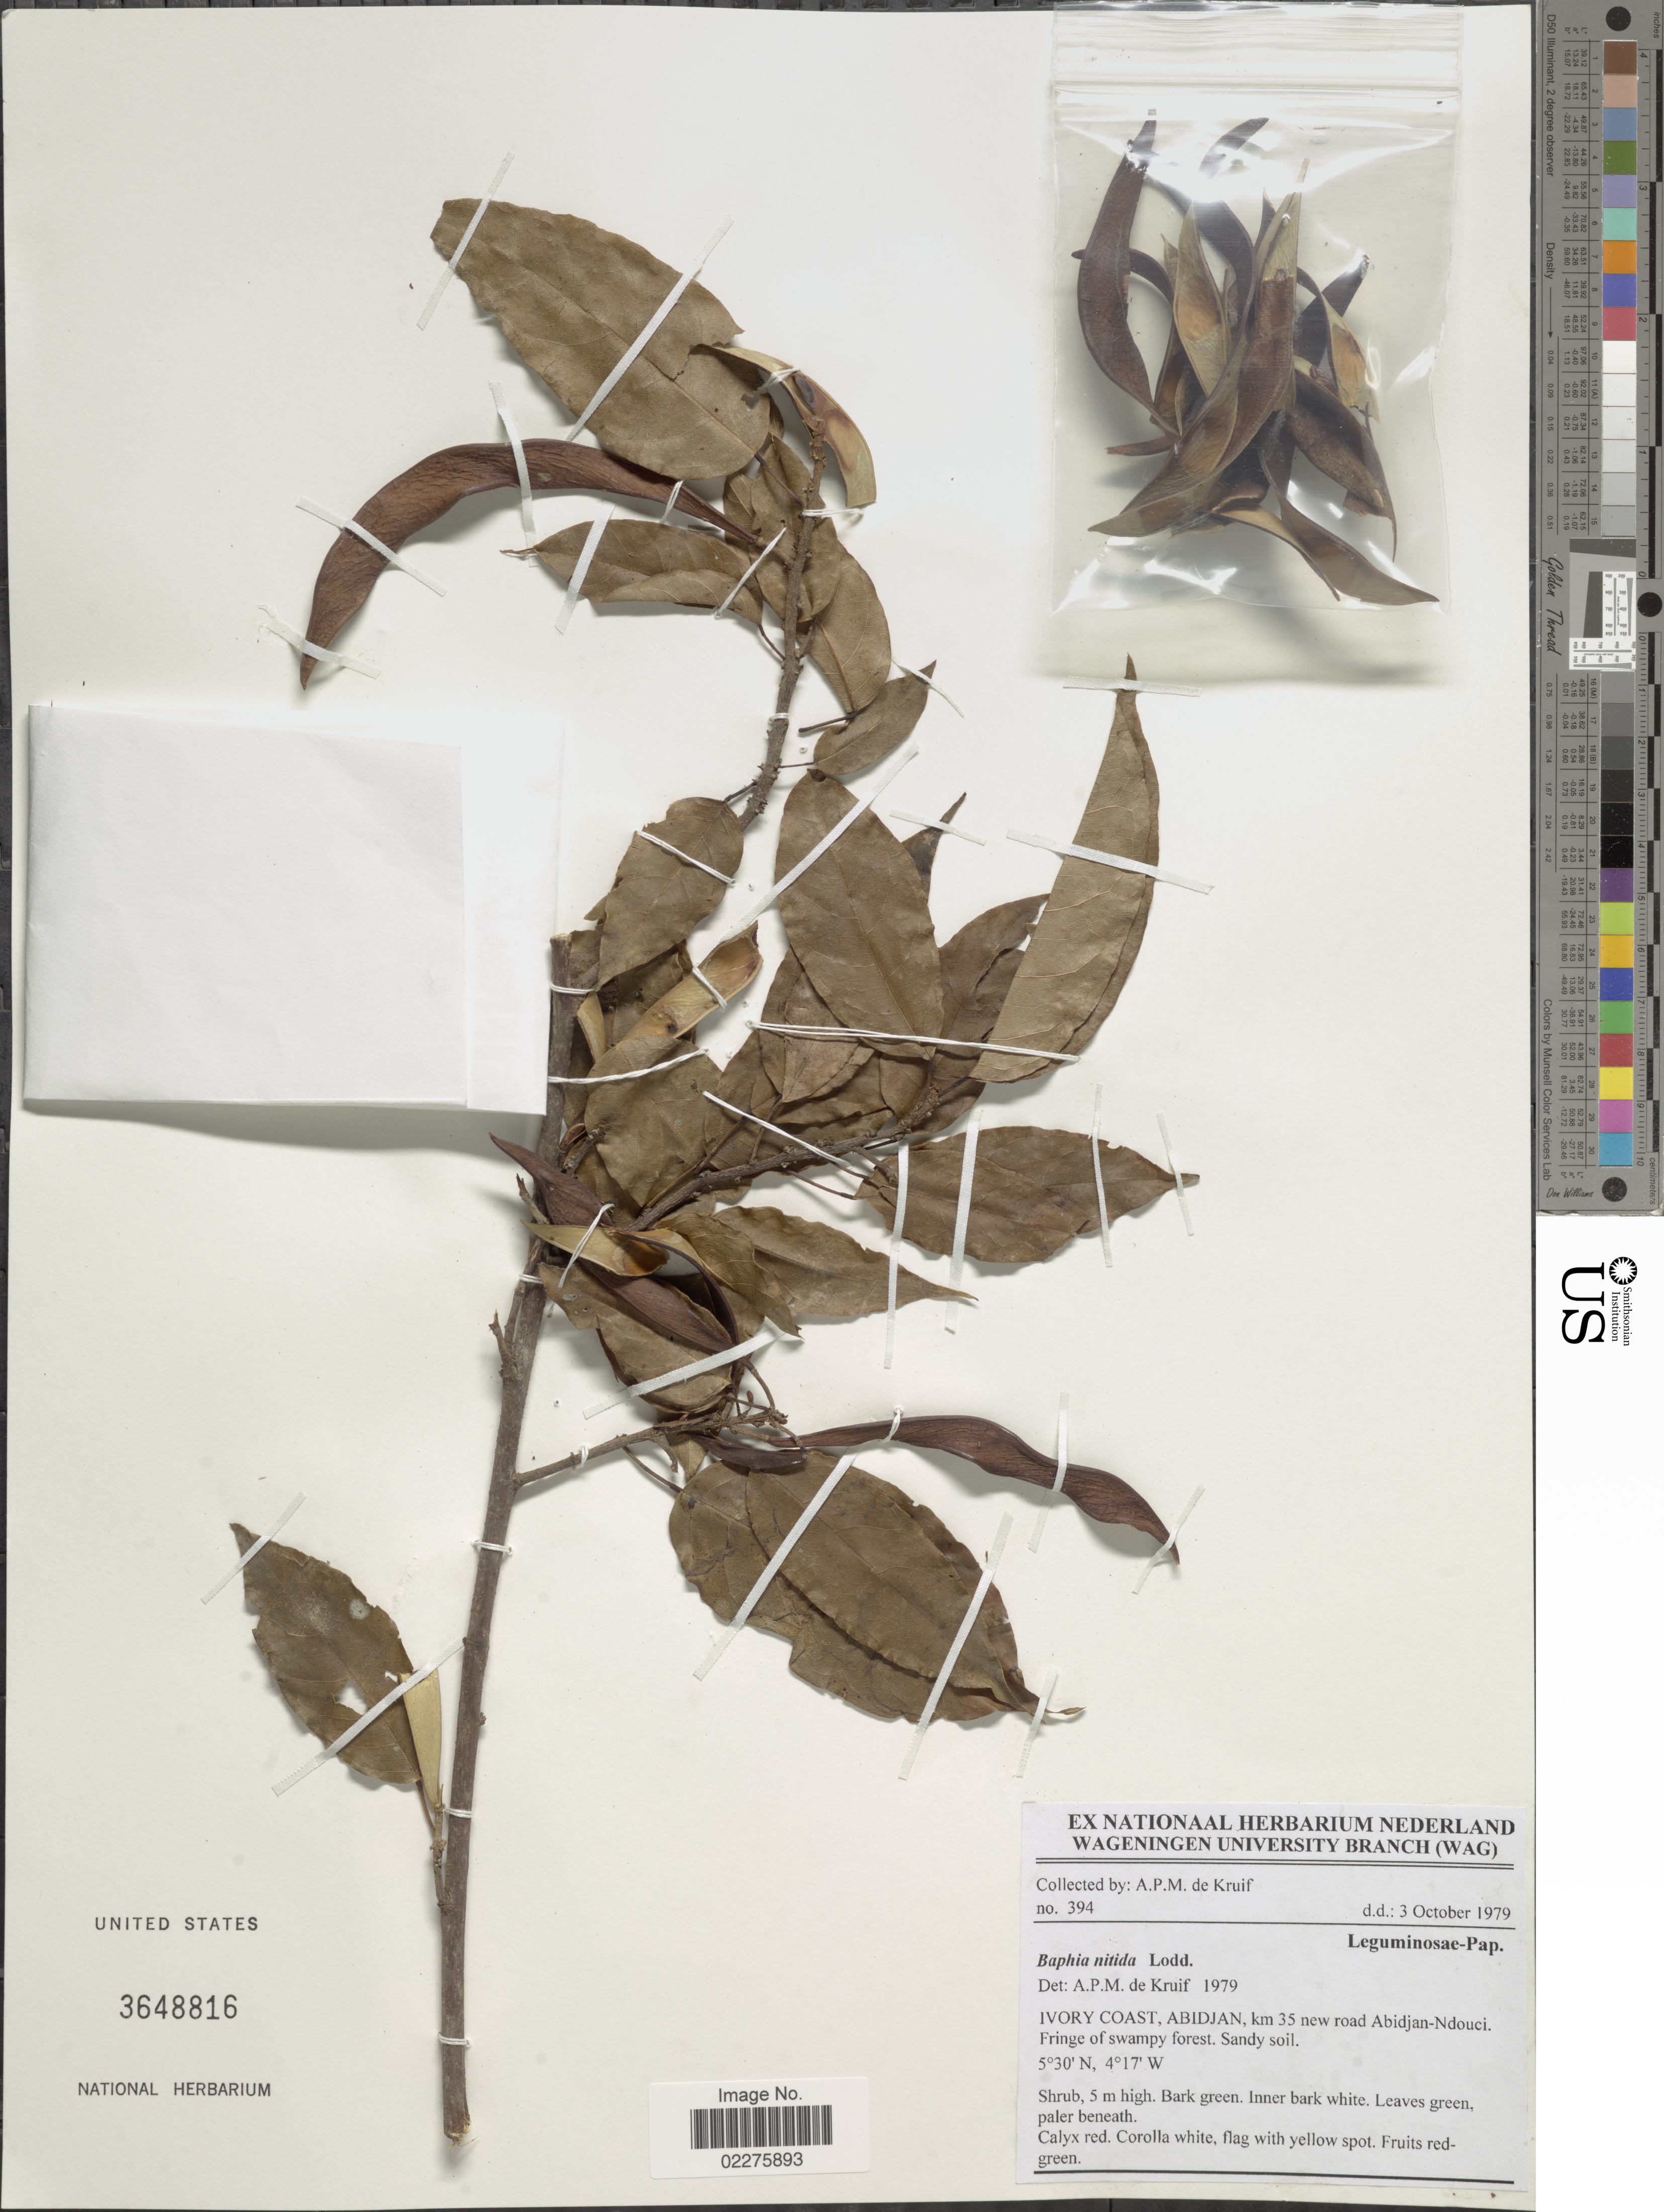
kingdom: Plantae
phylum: Tracheophyta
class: Magnoliopsida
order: Fabales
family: Fabaceae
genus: Baphia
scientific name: Baphia nitida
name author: Lodd.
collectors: A. P. de Kruif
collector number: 394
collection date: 1979-10-03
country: Ivory Coast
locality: Abidjan, km 35 new road Abidjan-Ndouci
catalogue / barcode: US 3648816